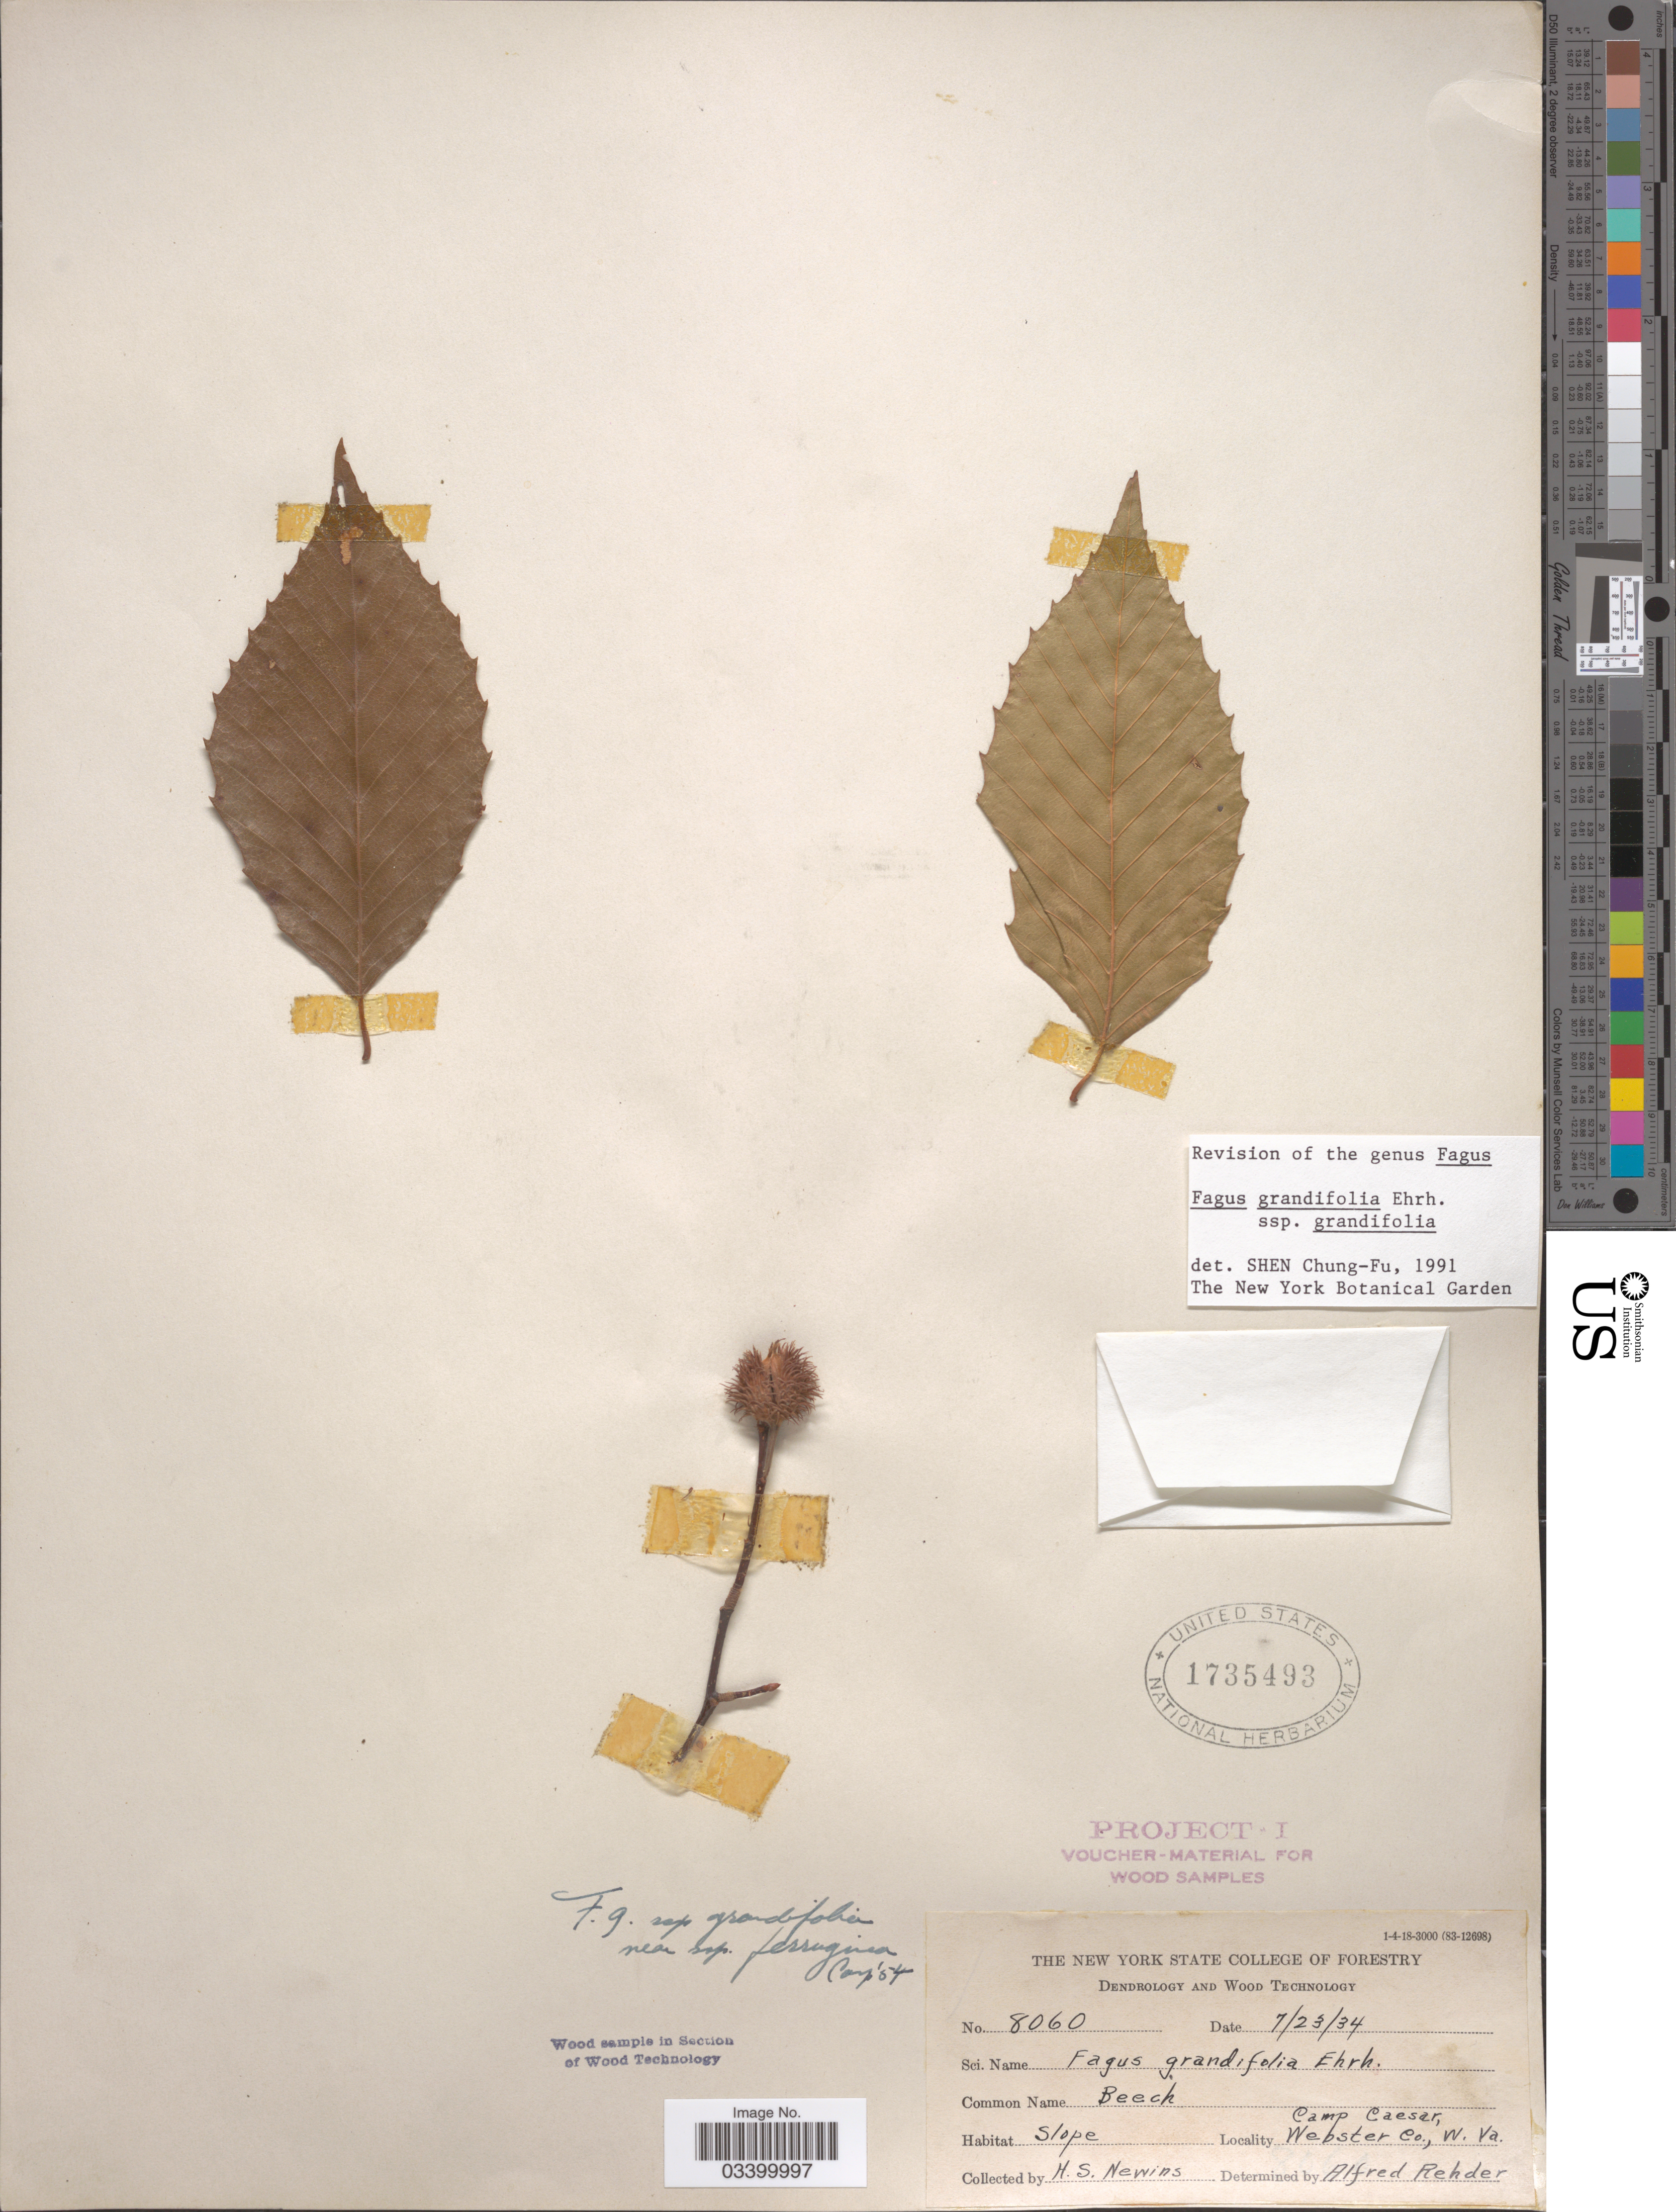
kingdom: Plantae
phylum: Tracheophyta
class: Magnoliopsida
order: Fagales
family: Fagaceae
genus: Fagus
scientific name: Fagus grandifolia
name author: Ehrh.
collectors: H. Newins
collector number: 8060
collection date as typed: Transcribed d/m/y: 23/7/34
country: United States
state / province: West Virginia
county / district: Webster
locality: Camp Caesar, Webster Co.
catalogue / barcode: US 1735493